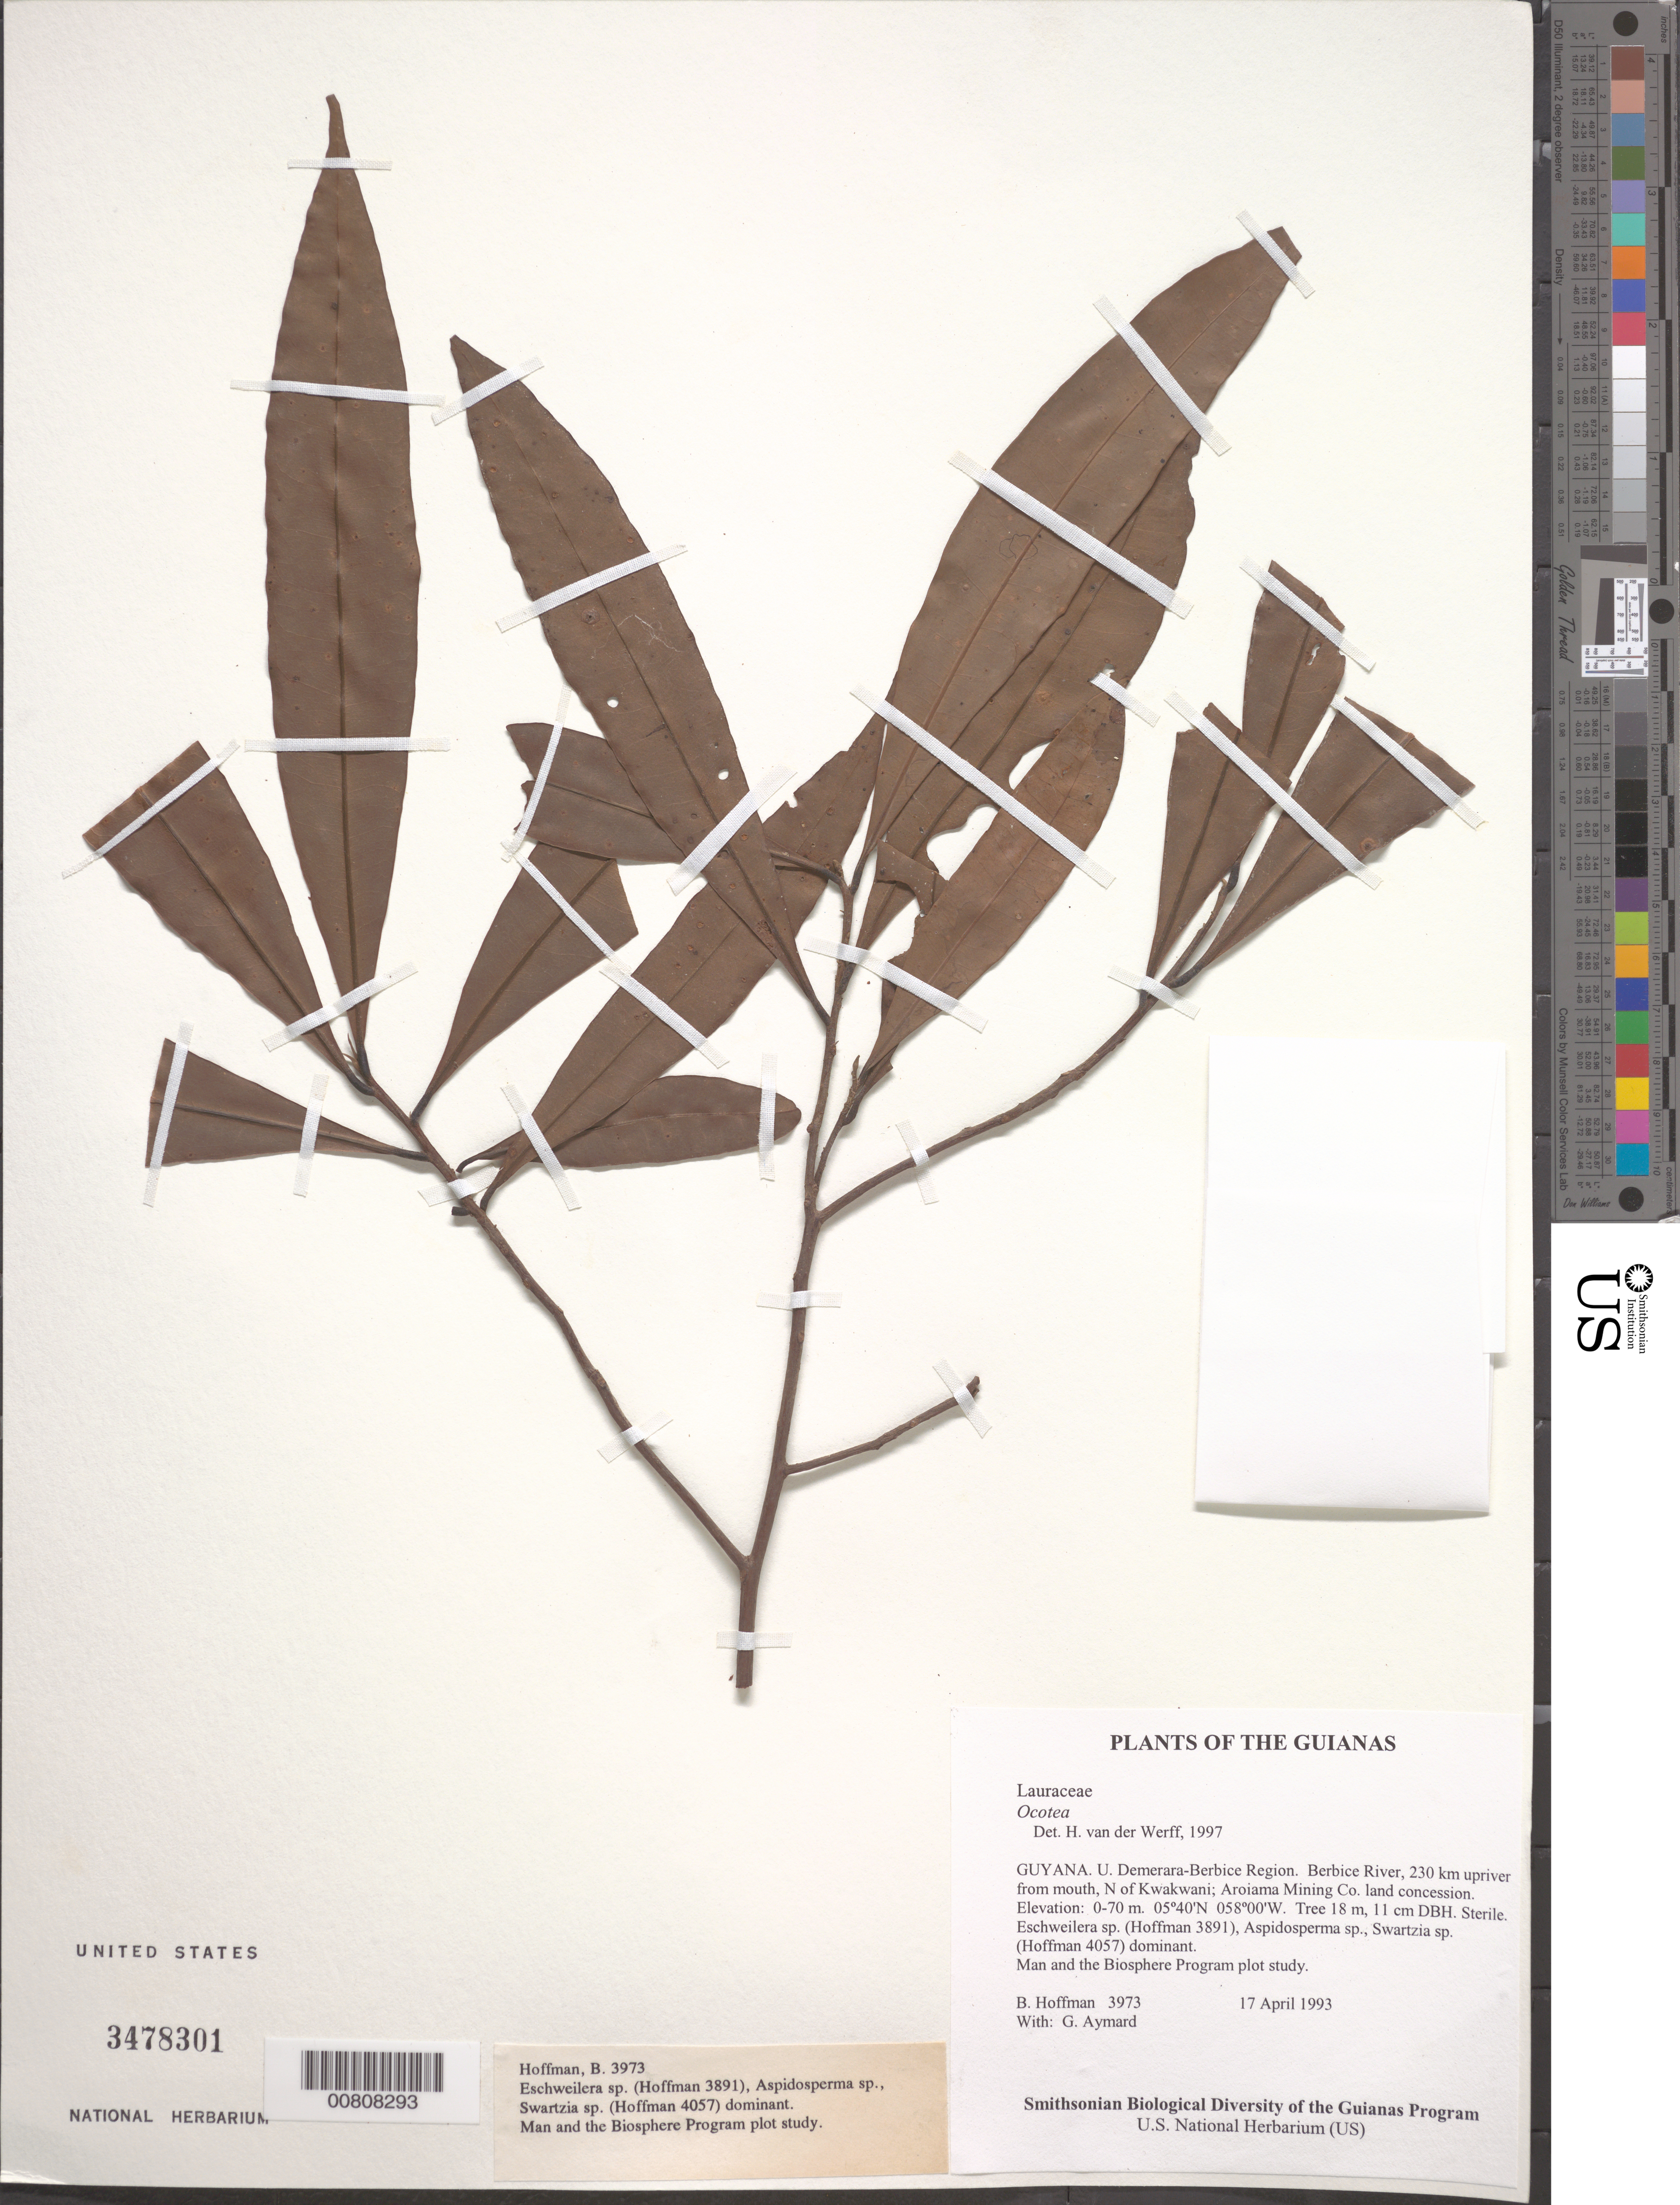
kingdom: Plantae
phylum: Tracheophyta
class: Magnoliopsida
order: Laurales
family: Lauraceae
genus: Ocotea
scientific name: Ocotea sp.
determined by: van der Werff, H., (MO), Missouri Botanical Garden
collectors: B. Hoffman & G. A. Aymard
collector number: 3973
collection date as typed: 17 April 1993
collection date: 1993-04-17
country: Guyana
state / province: U. Demerara-Berbice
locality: Berbice River, 230 km upriver from mouth, N of Kwakwani; Aroiama Mining Co. land concession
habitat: Mixed evergreen forest (mostly disturbed) on brown sandy loam over bauxite deposits; gently undulating terrain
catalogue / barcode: US 3478301